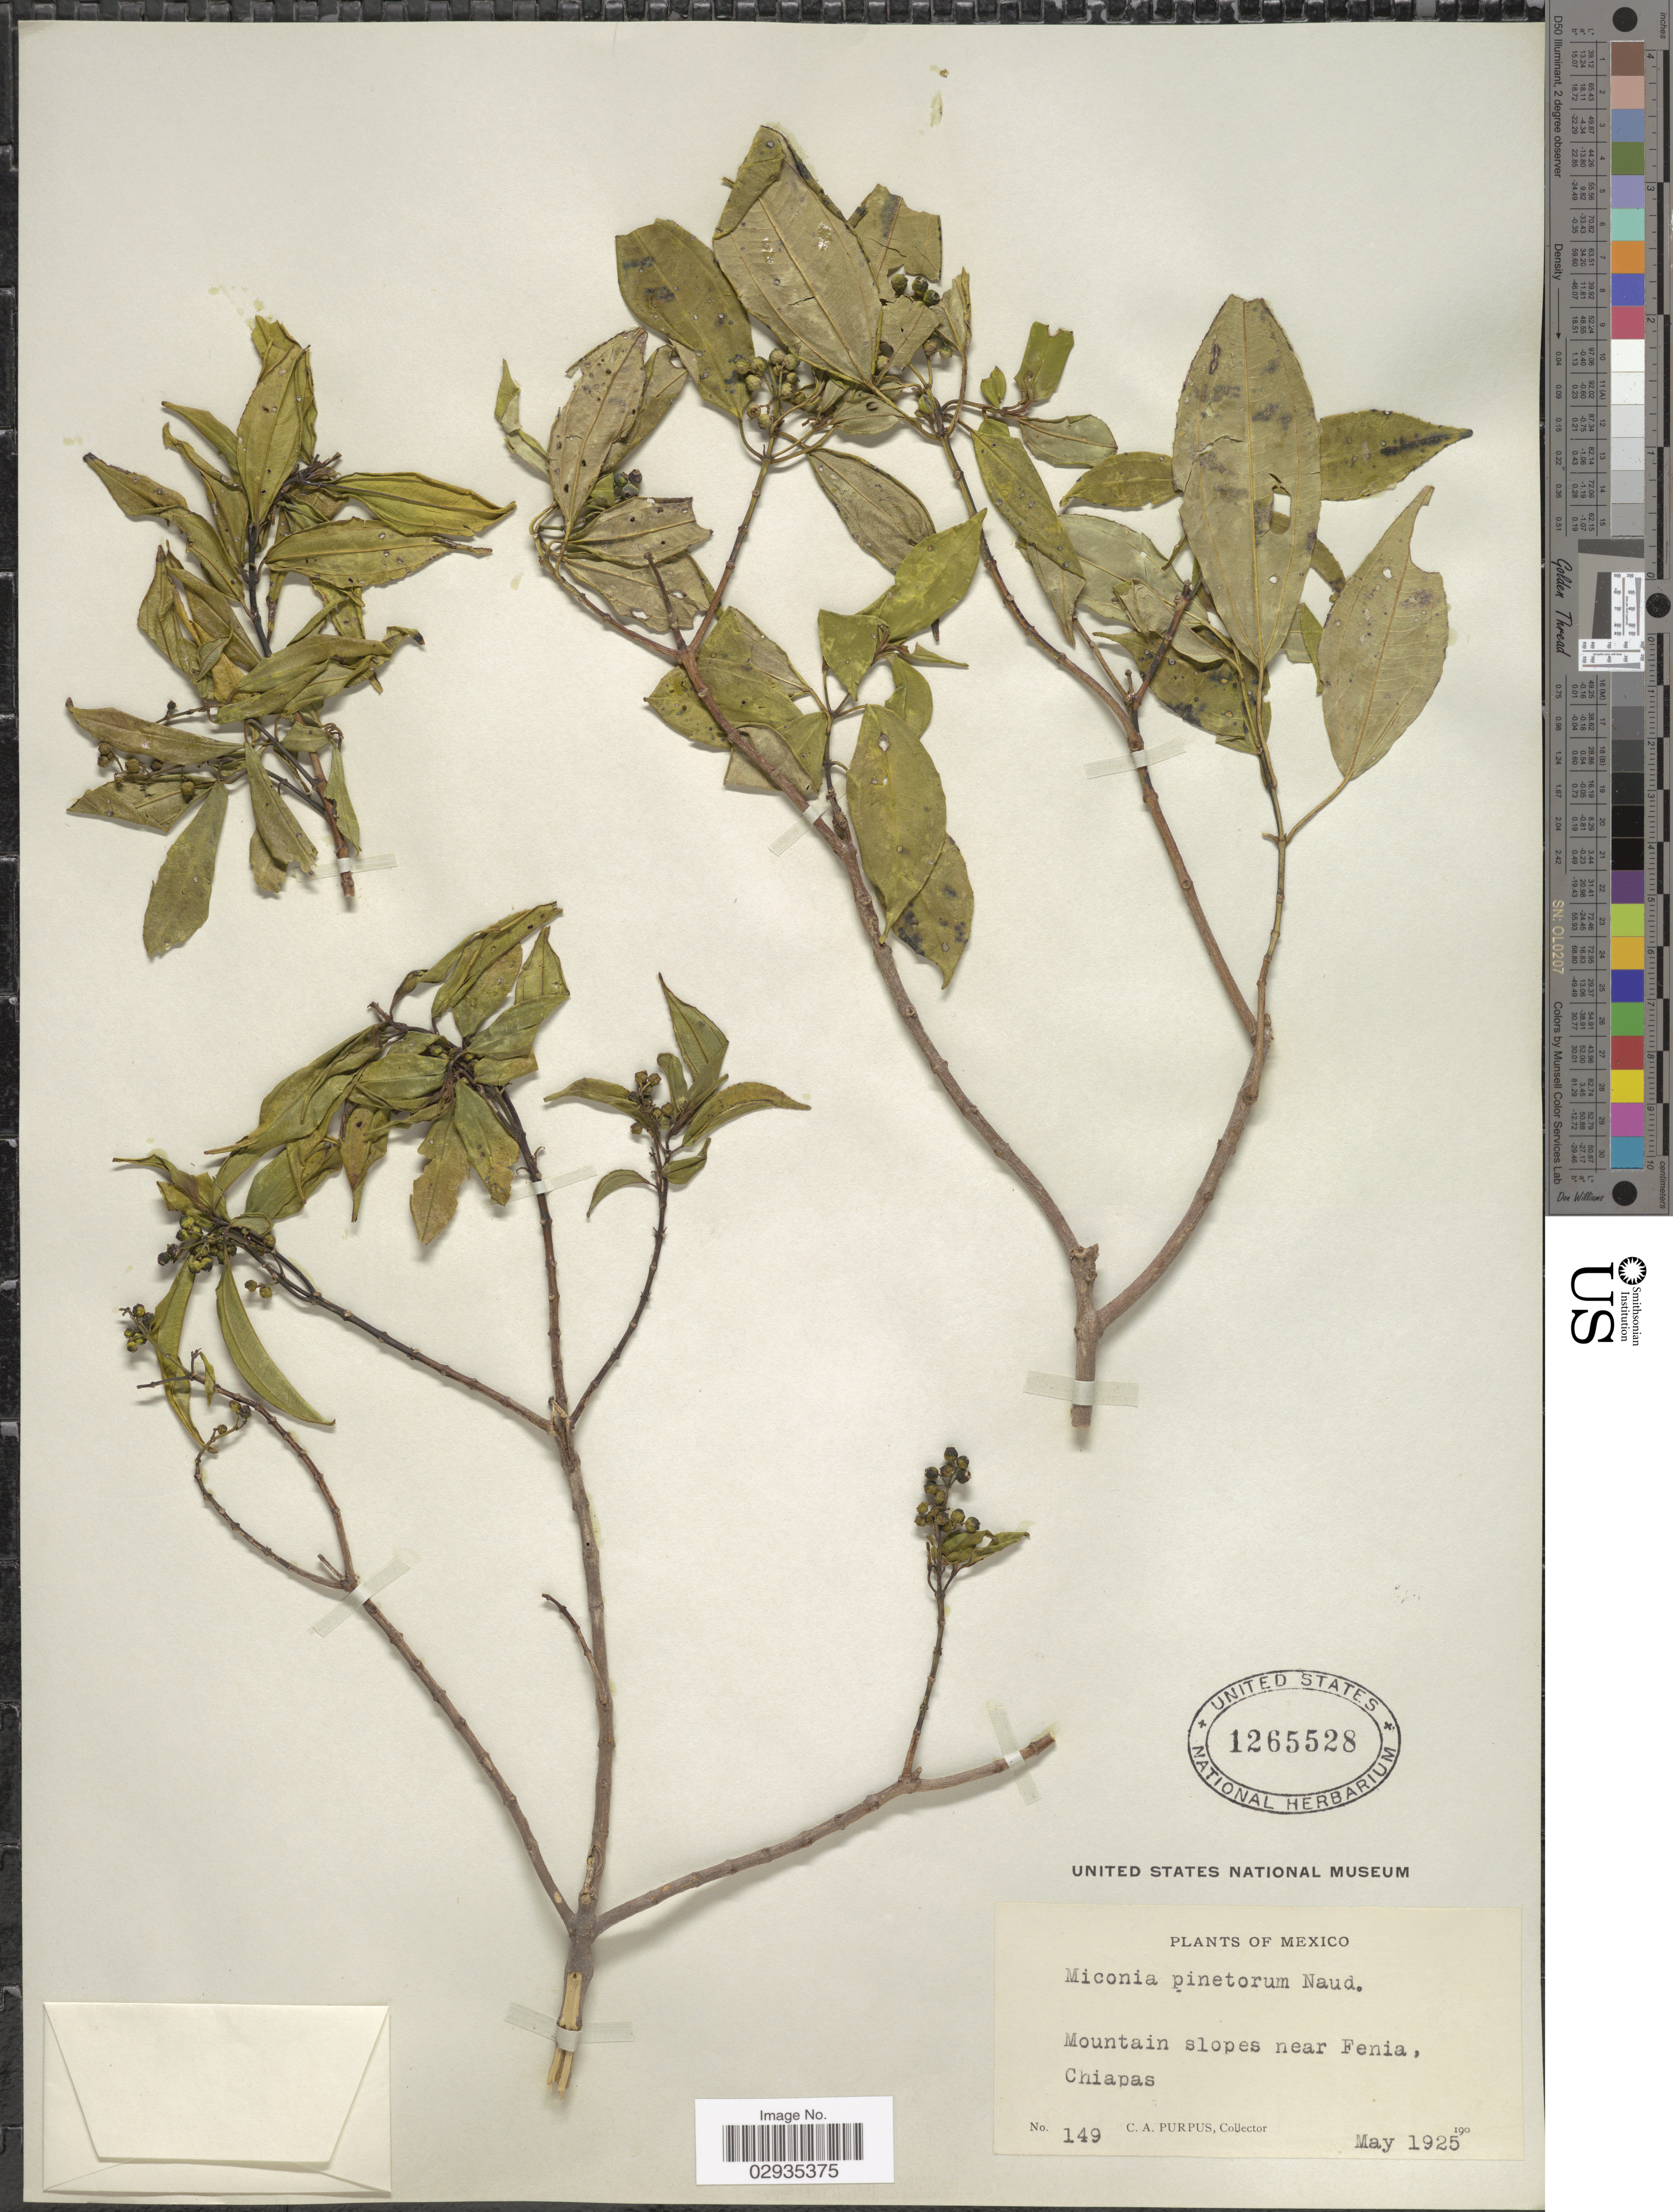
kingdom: Plantae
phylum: Tracheophyta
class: Magnoliopsida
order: Myrtales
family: Melastomataceae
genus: Miconia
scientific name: Miconia pinetorum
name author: Naudin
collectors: C. A. Purpus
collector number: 149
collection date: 1925-05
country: Mexico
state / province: Chiapas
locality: Mountain slopes near Fenia.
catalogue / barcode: US 1265528